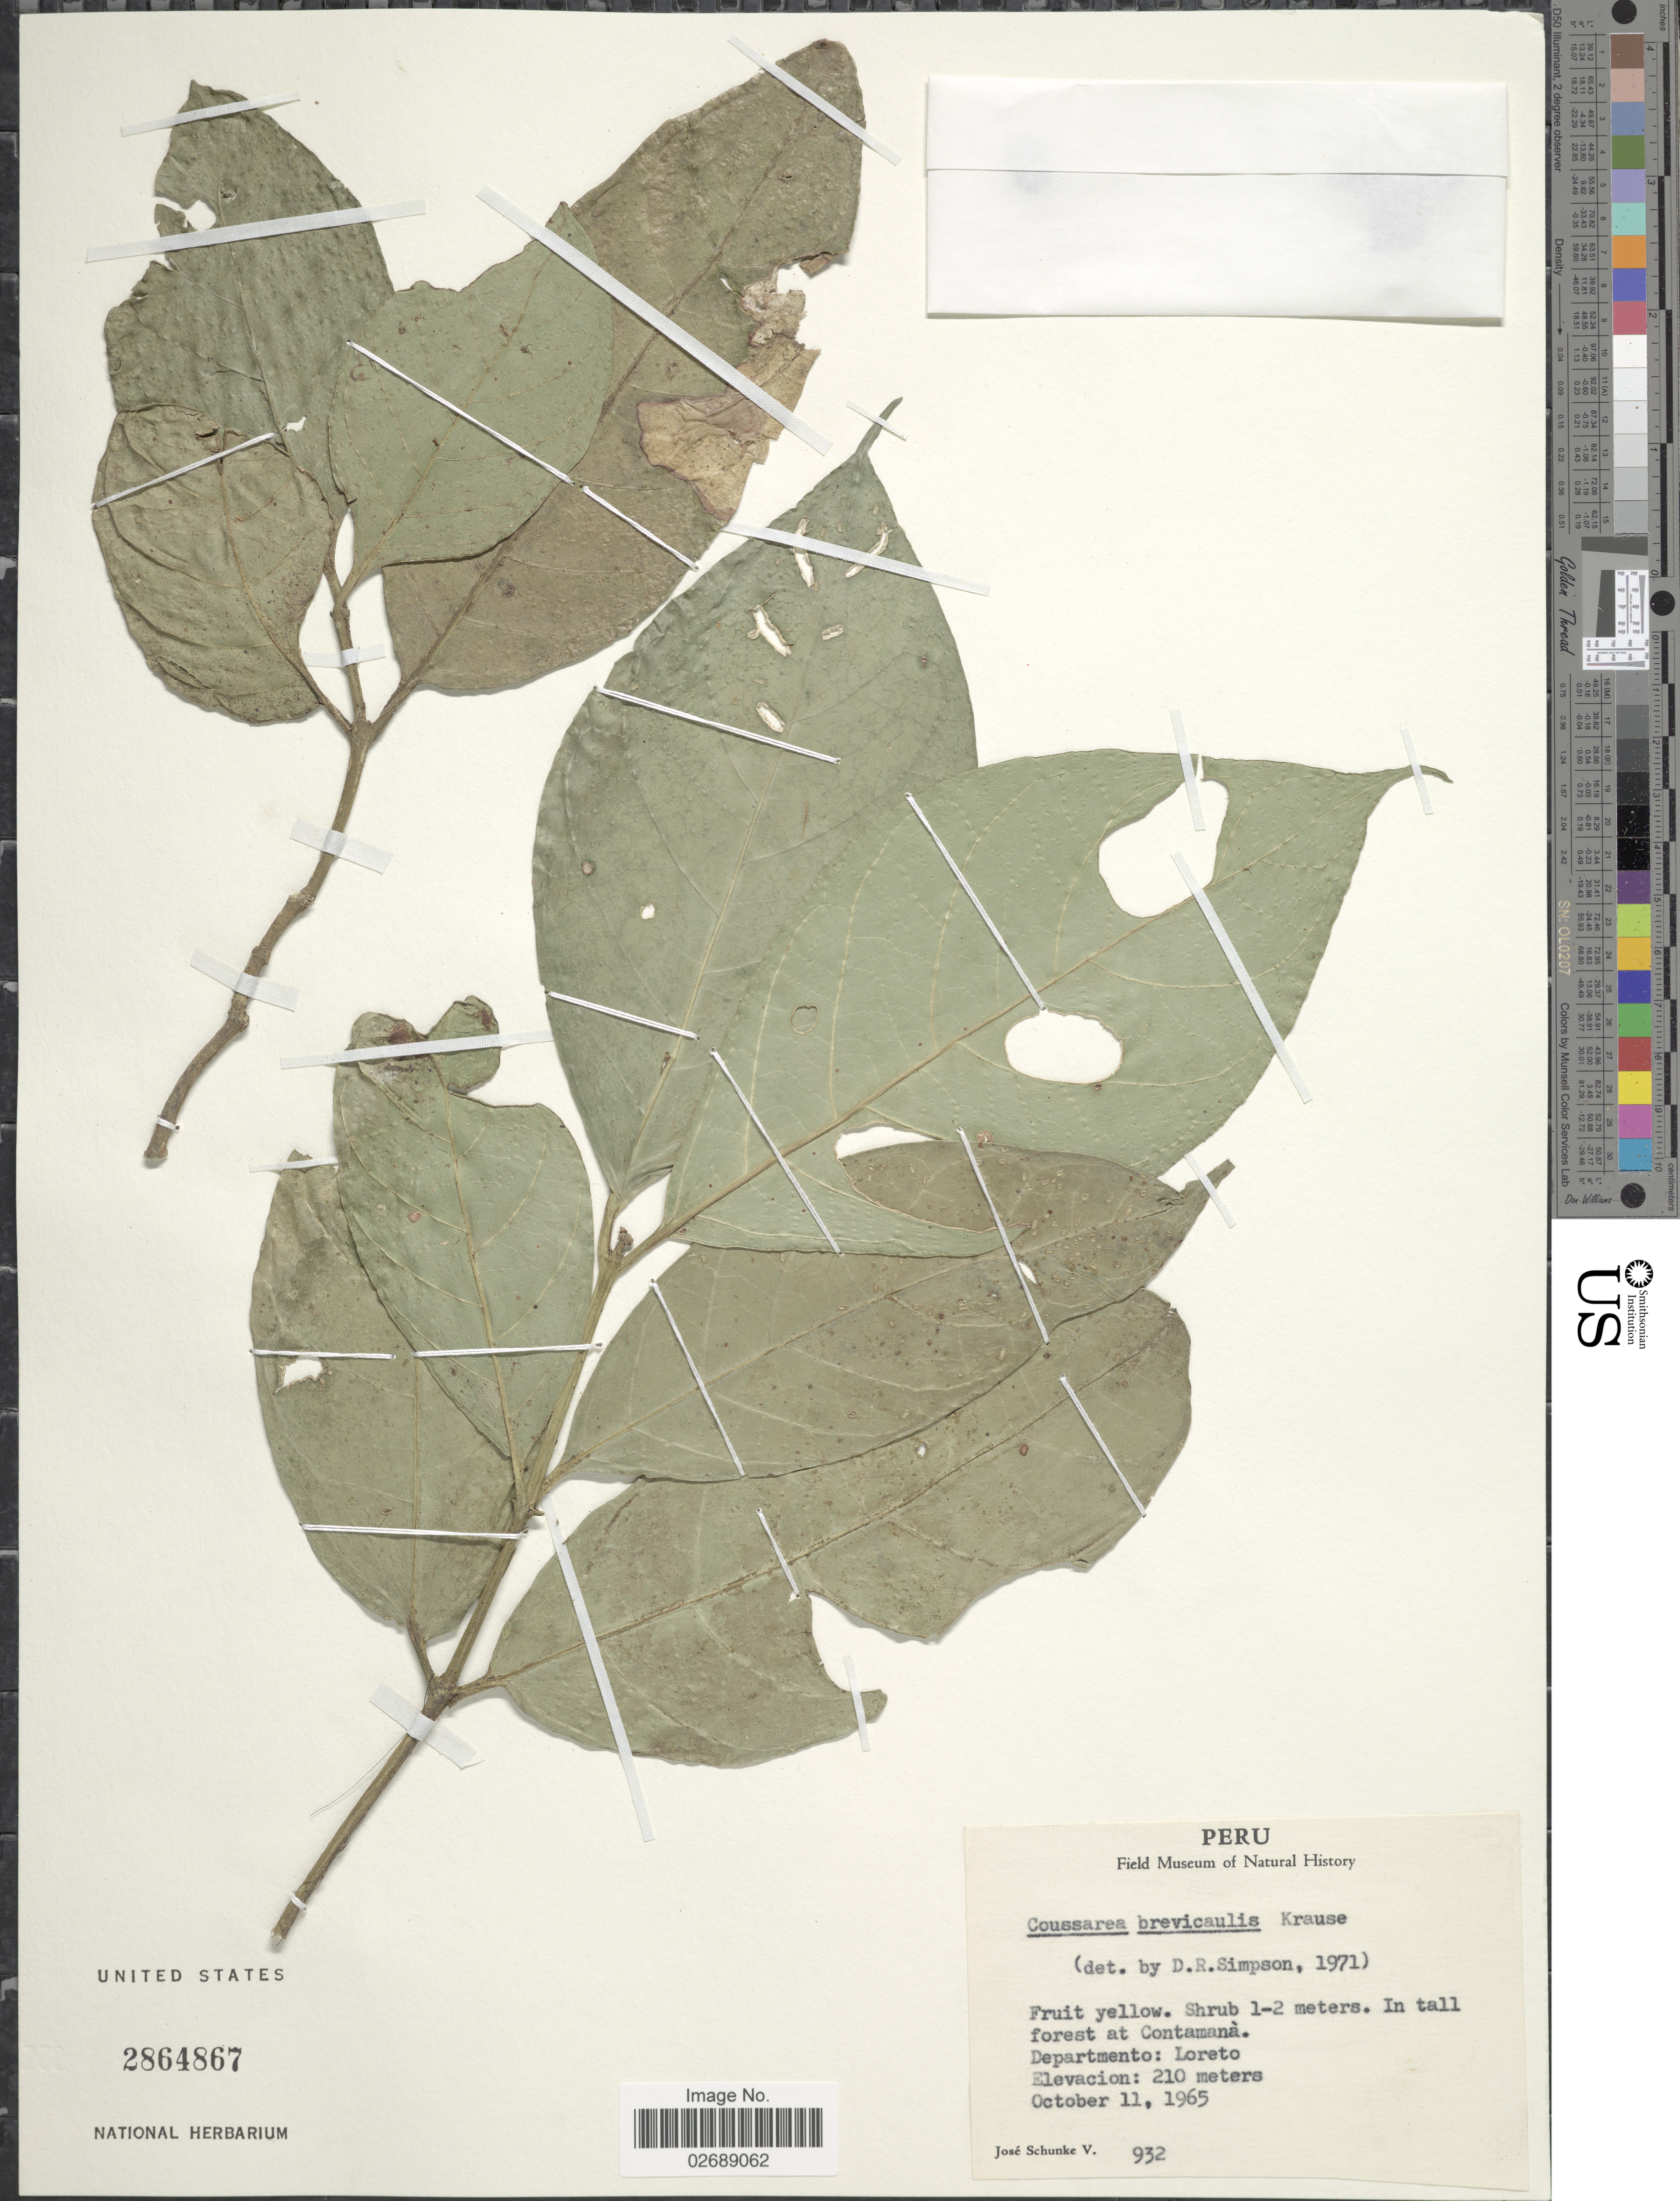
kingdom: Plantae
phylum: Tracheophyta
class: Magnoliopsida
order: Gentianales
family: Rubiaceae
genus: Coussarea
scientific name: Coussarea brevicaulis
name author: K. Krause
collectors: J. Schunke Vigo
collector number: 932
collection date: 1965-10-11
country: Peru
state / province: Loreto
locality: In tall forest at Contamana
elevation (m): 210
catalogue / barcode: US 2864867